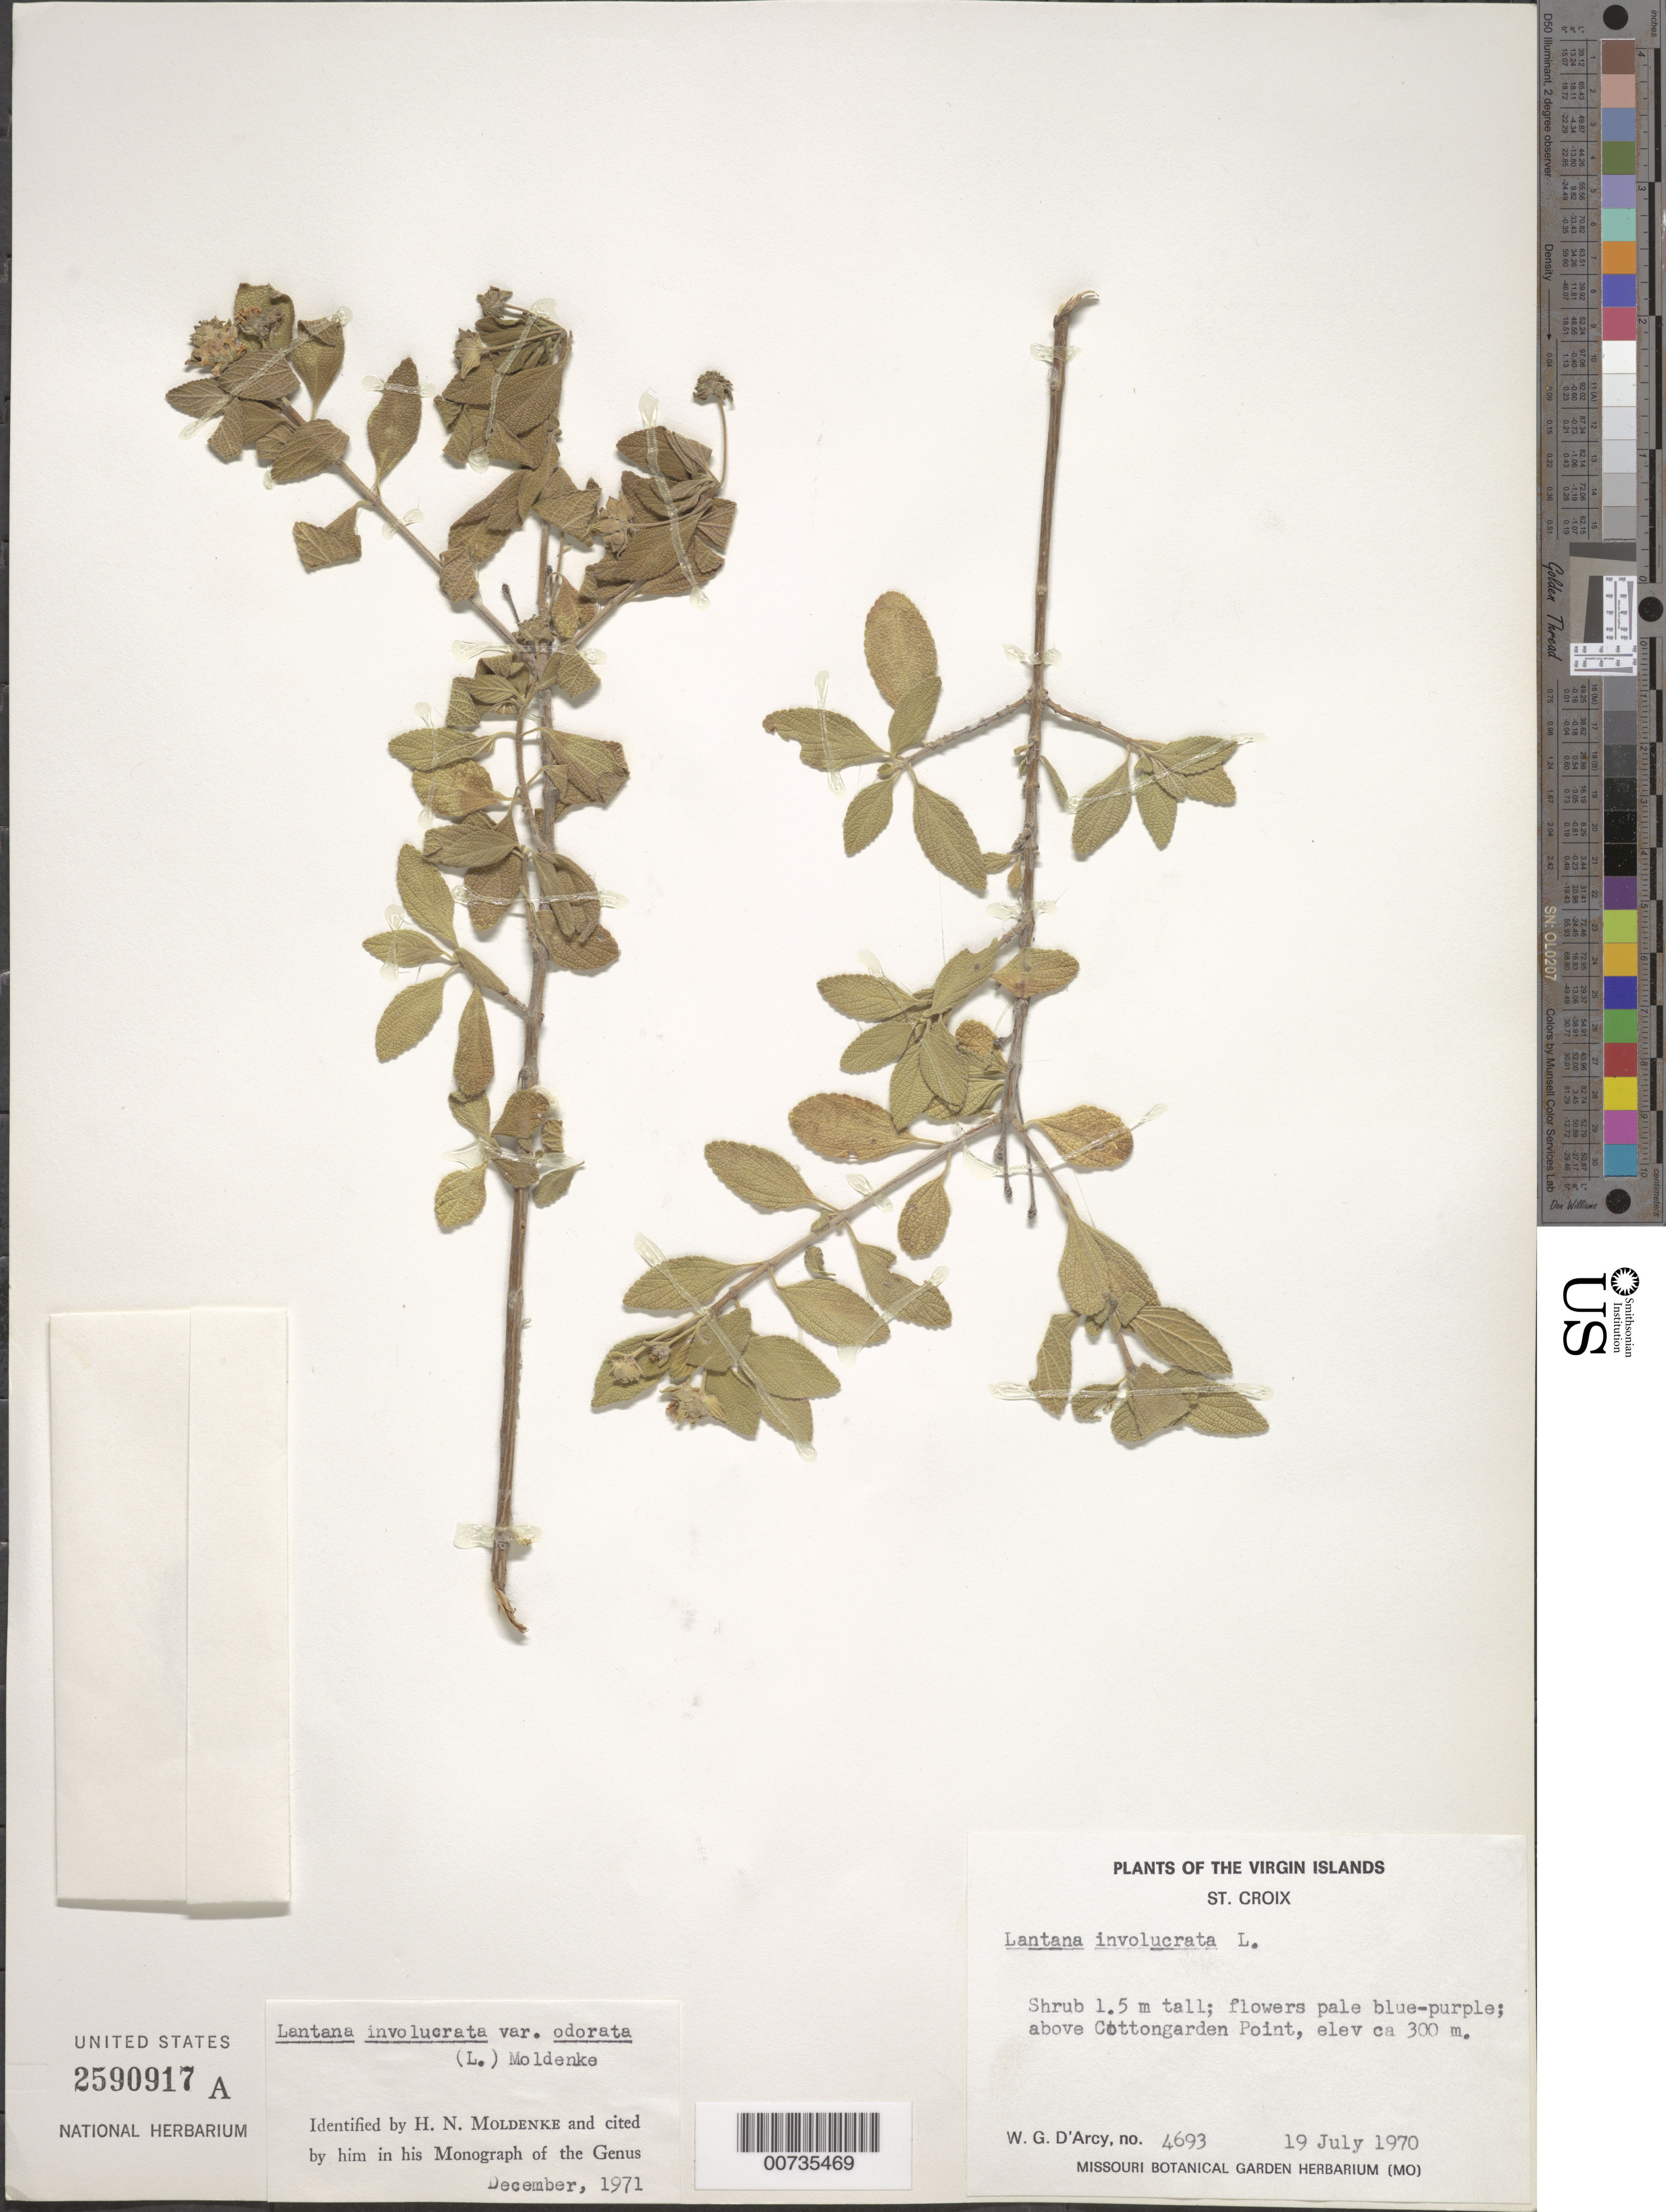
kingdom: Plantae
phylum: Tracheophyta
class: Magnoliopsida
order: Lamiales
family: Verbenaceae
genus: Lantana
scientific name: Lantana involucrata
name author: L.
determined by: Moldenke, H. N.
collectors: W. G. D'Arcy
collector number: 4693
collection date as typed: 19 Jul 1970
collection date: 1970-07-19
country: U.S. Virgin Islands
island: St. Croix Island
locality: Above Cottongarden Point.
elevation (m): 300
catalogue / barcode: US 2590917A